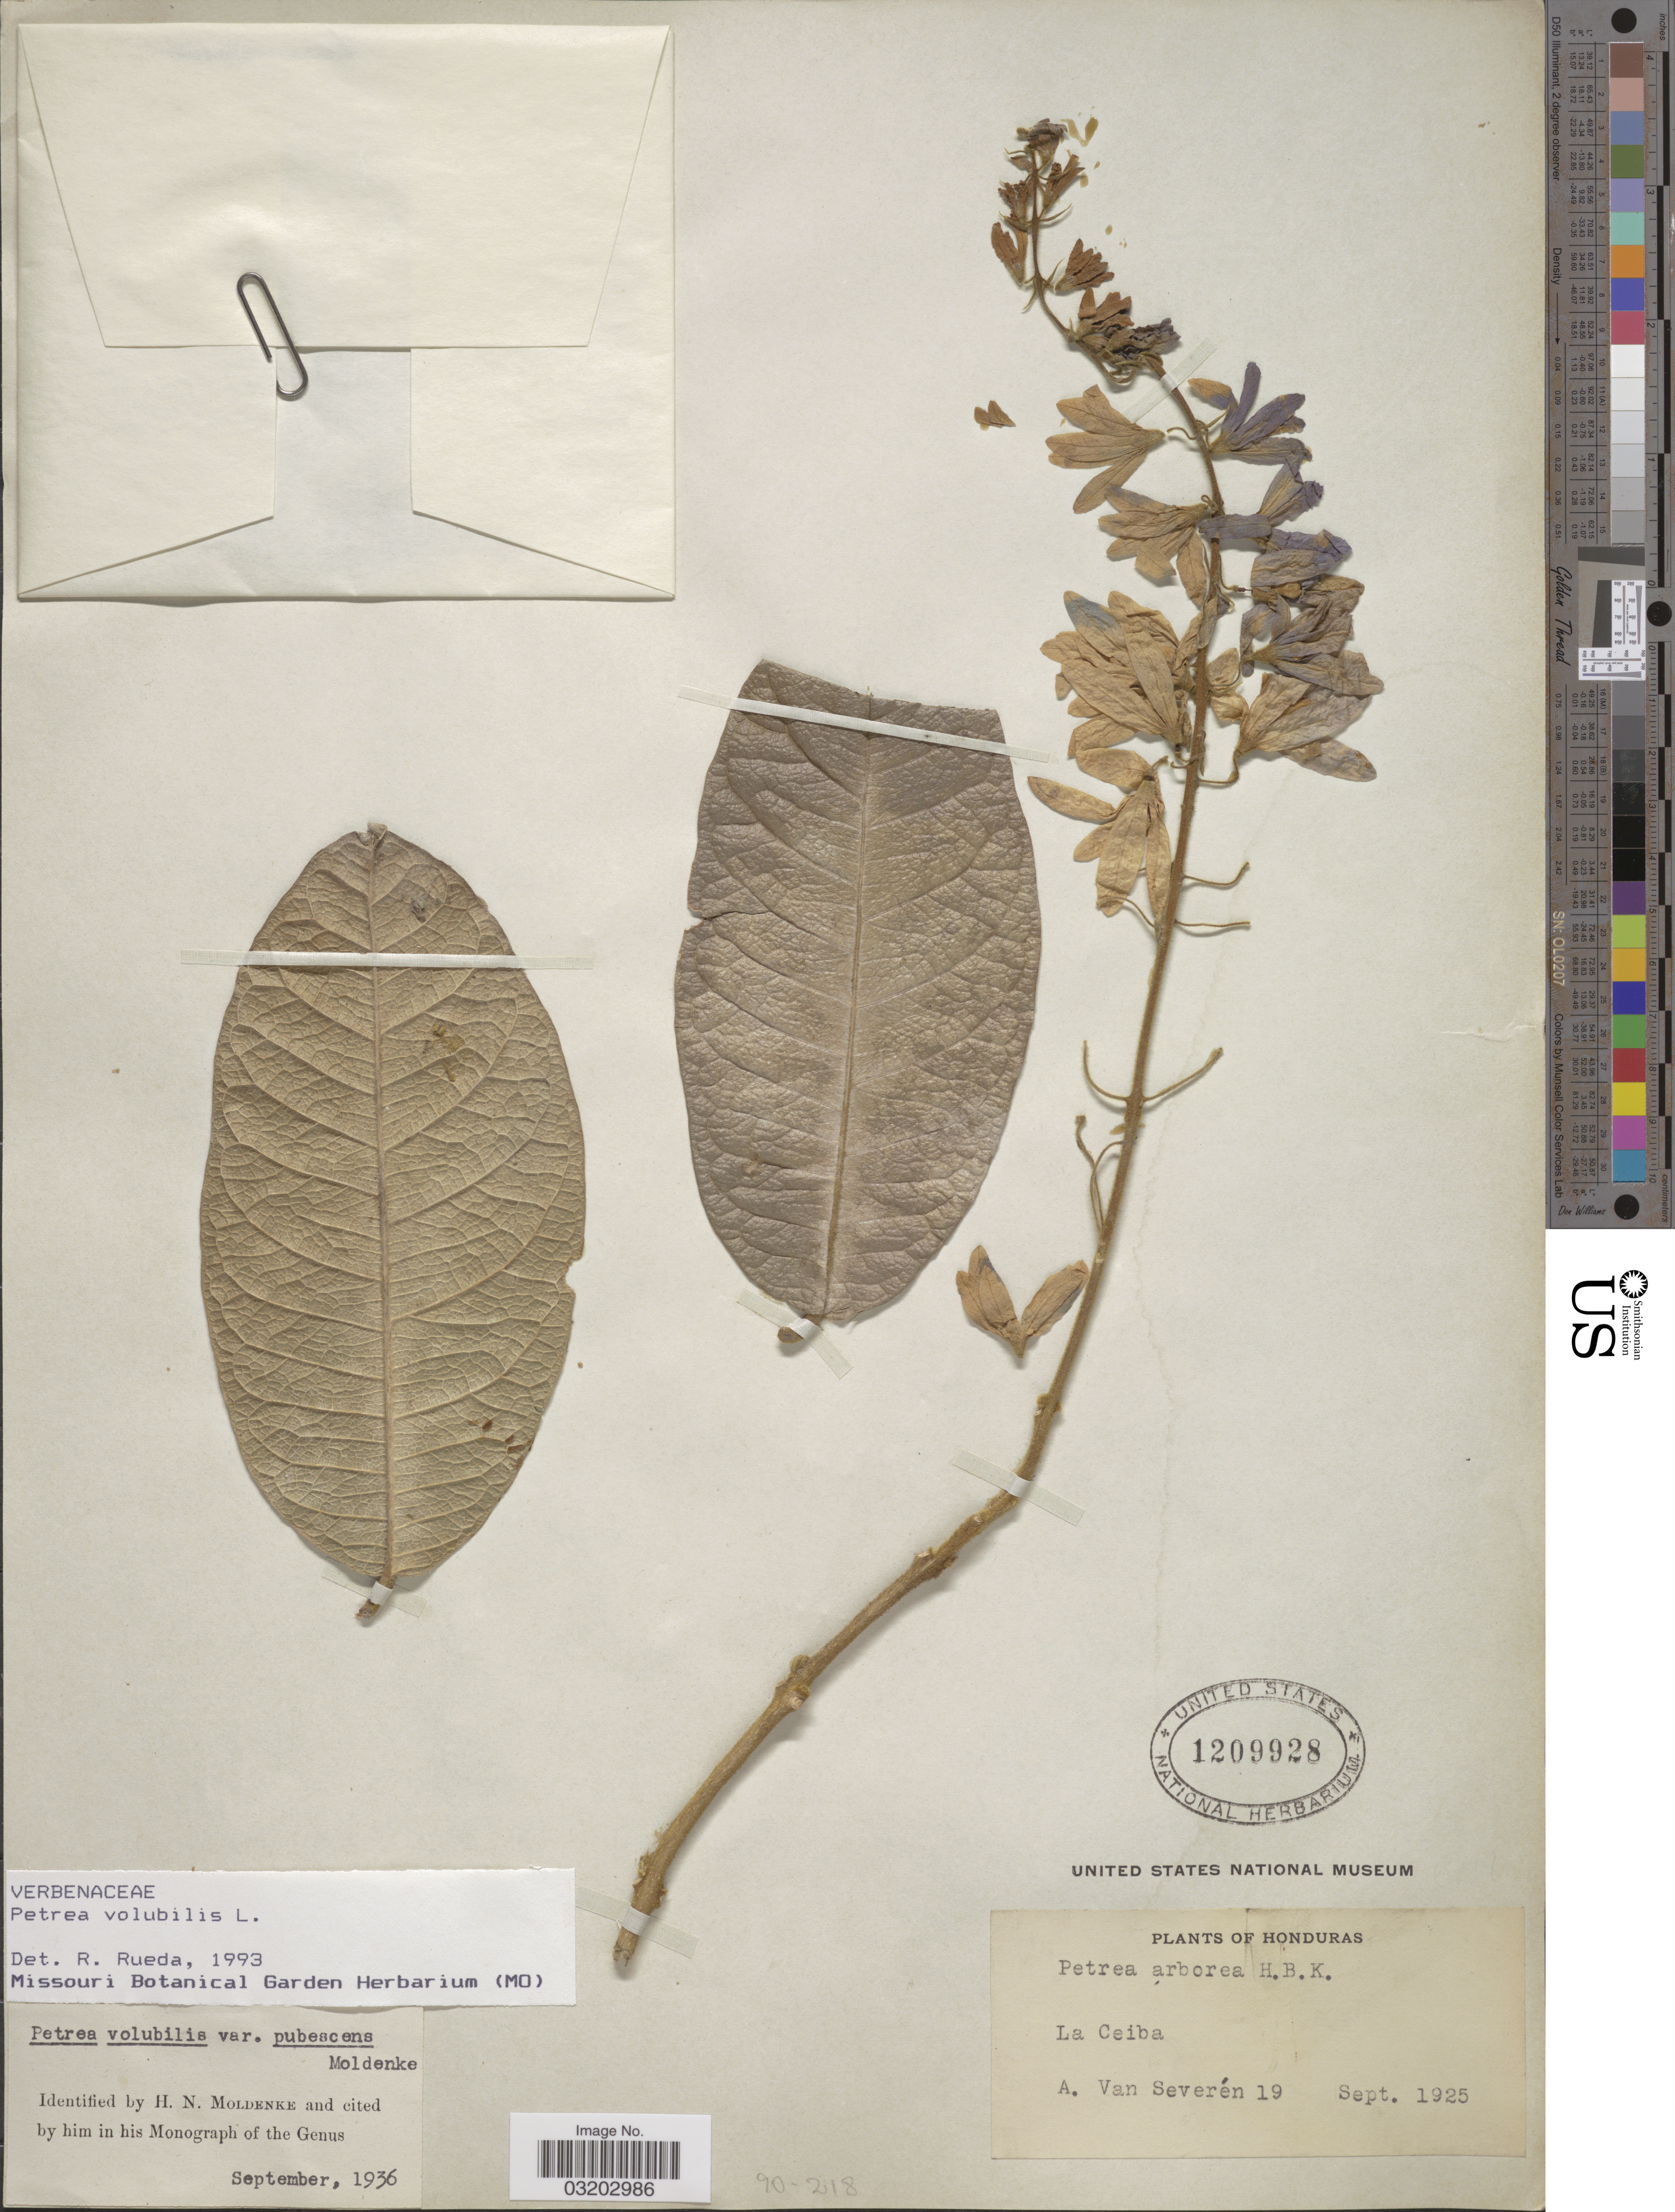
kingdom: Plantae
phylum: Tracheophyta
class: Magnoliopsida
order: Lamiales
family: Verbenaceae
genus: Petrea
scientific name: Petrea volubilis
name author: L.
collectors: A. Van Severen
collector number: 19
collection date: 1925-09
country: Honduras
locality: La Ceiba.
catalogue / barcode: US 1209928